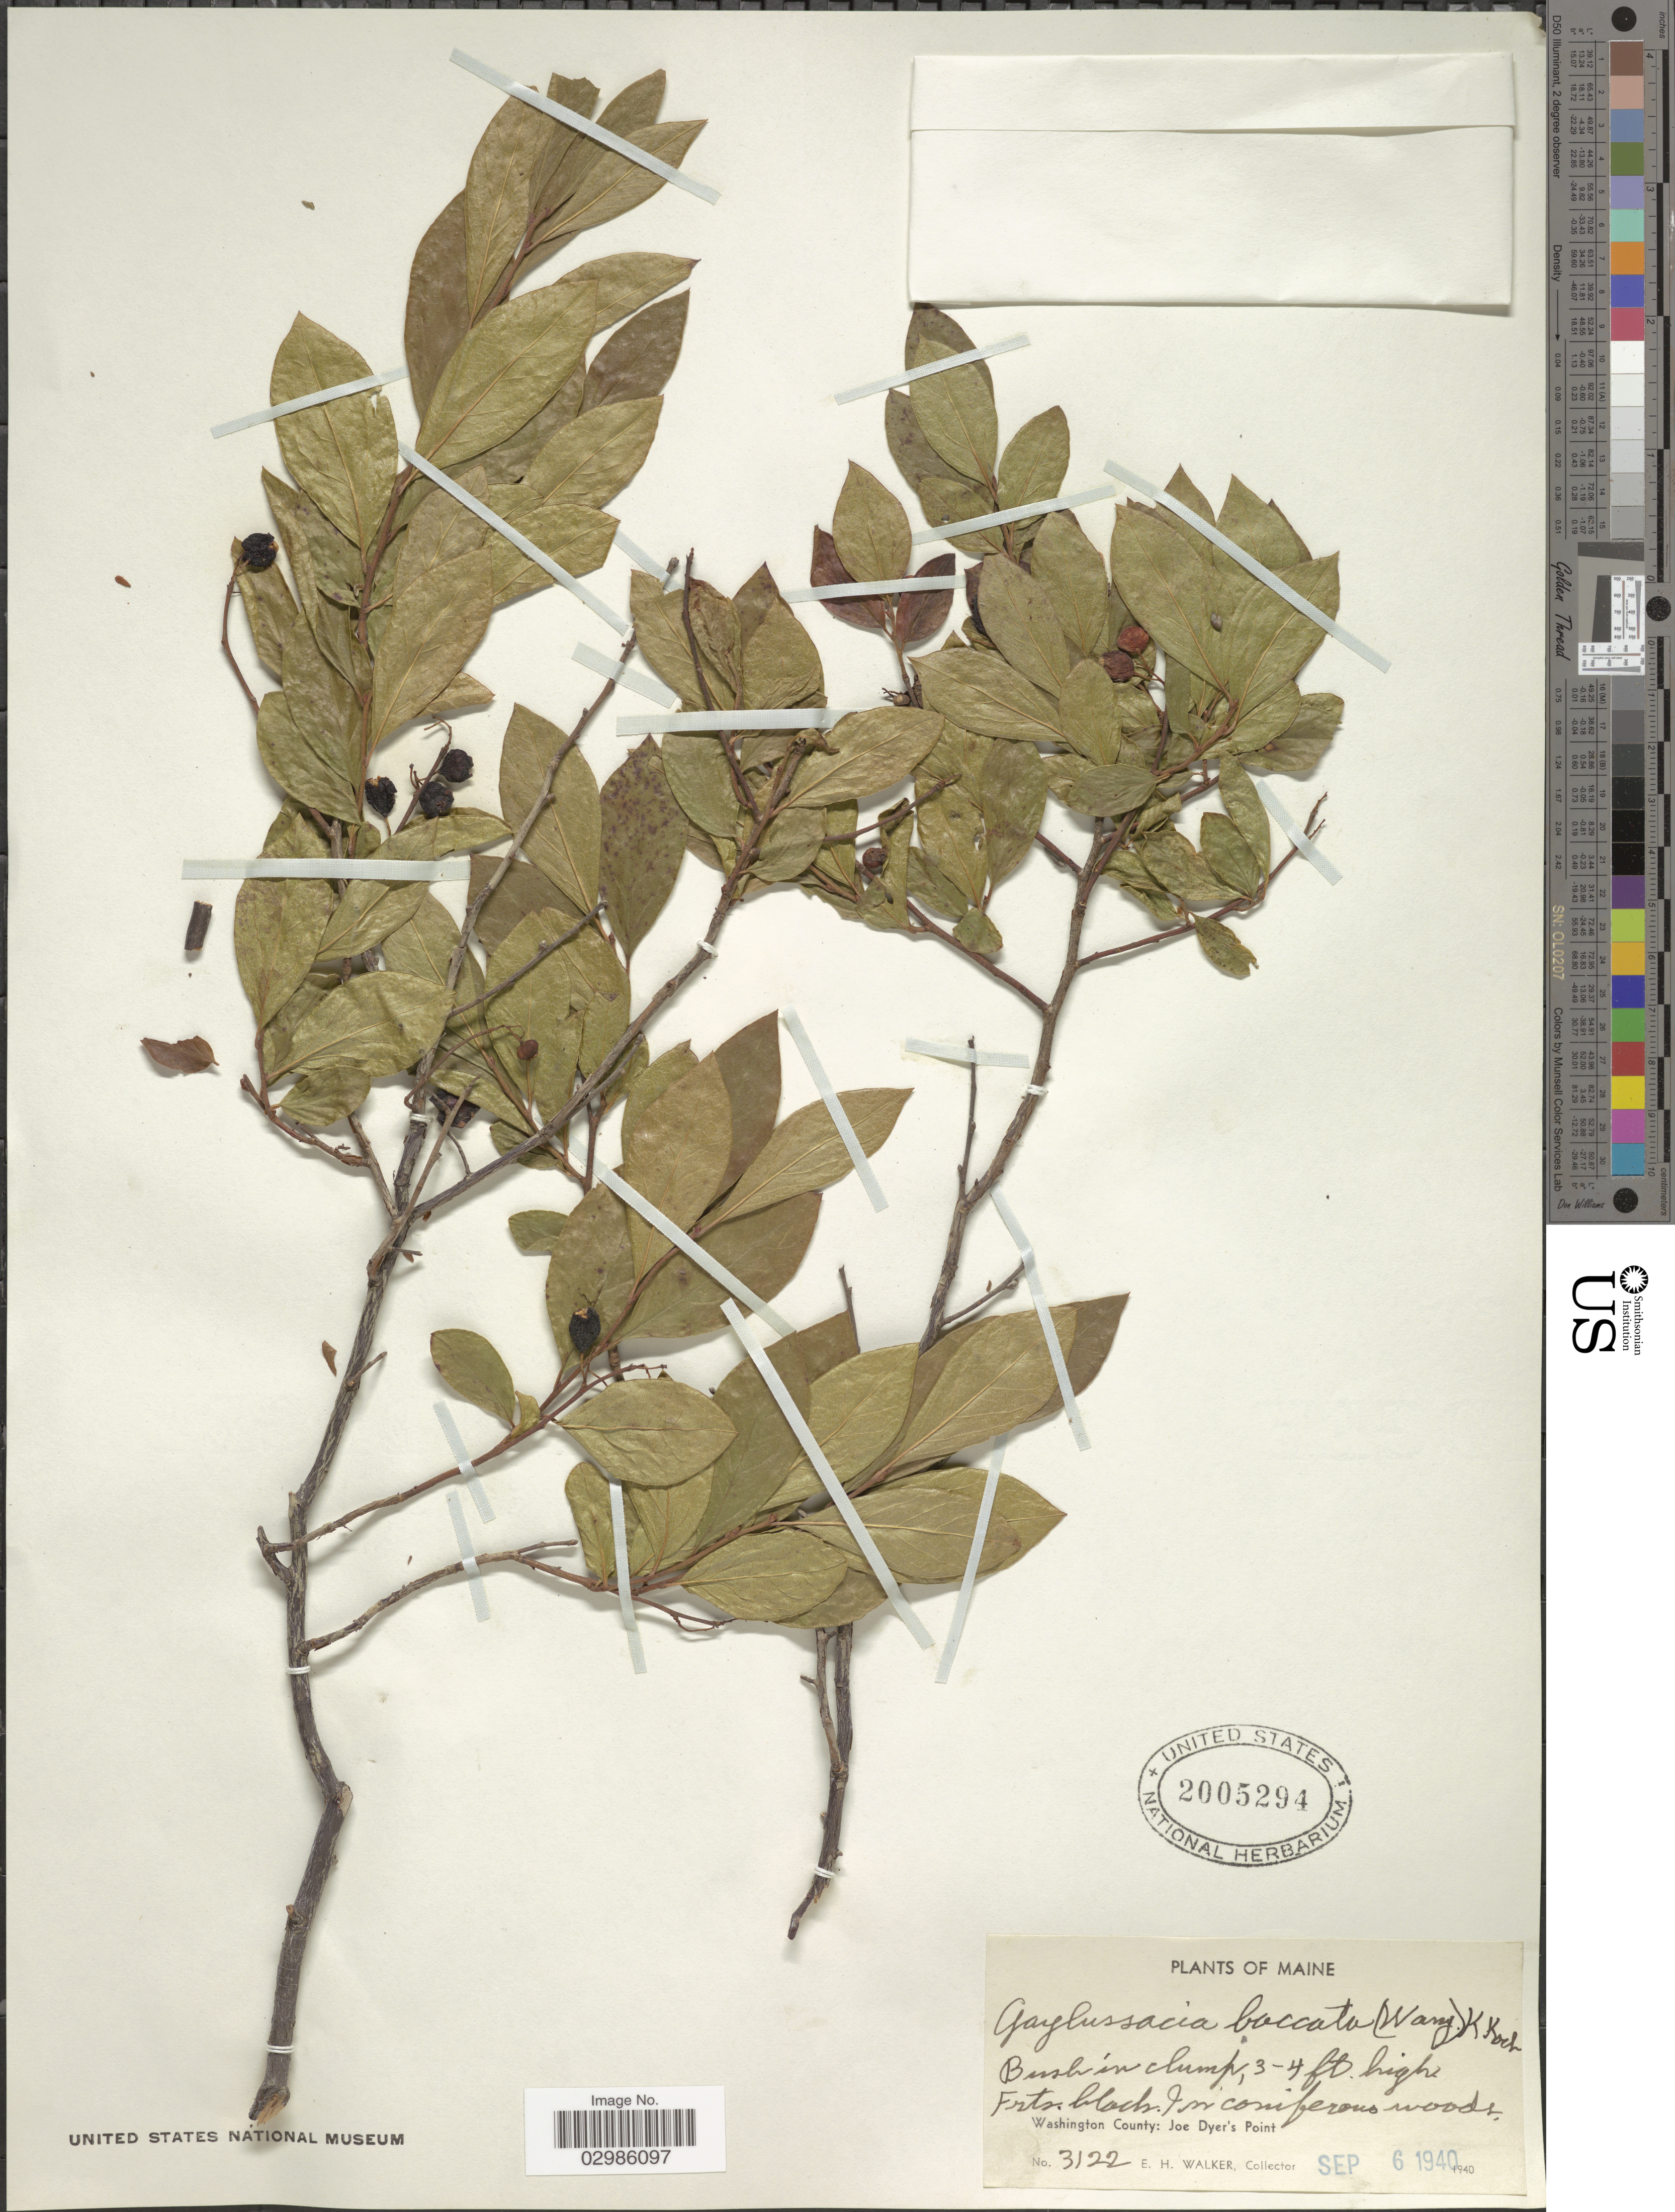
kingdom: Plantae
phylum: Tracheophyta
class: Magnoliopsida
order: Ericales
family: Ericaceae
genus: Gaylussacia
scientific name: Gaylussacia baccata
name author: (Wangenh.) K. Koch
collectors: E. H. Walker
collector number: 3122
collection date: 1940-09-06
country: United States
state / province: Maine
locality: Washington County: Joe Dyer's Point.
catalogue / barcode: US 2005294